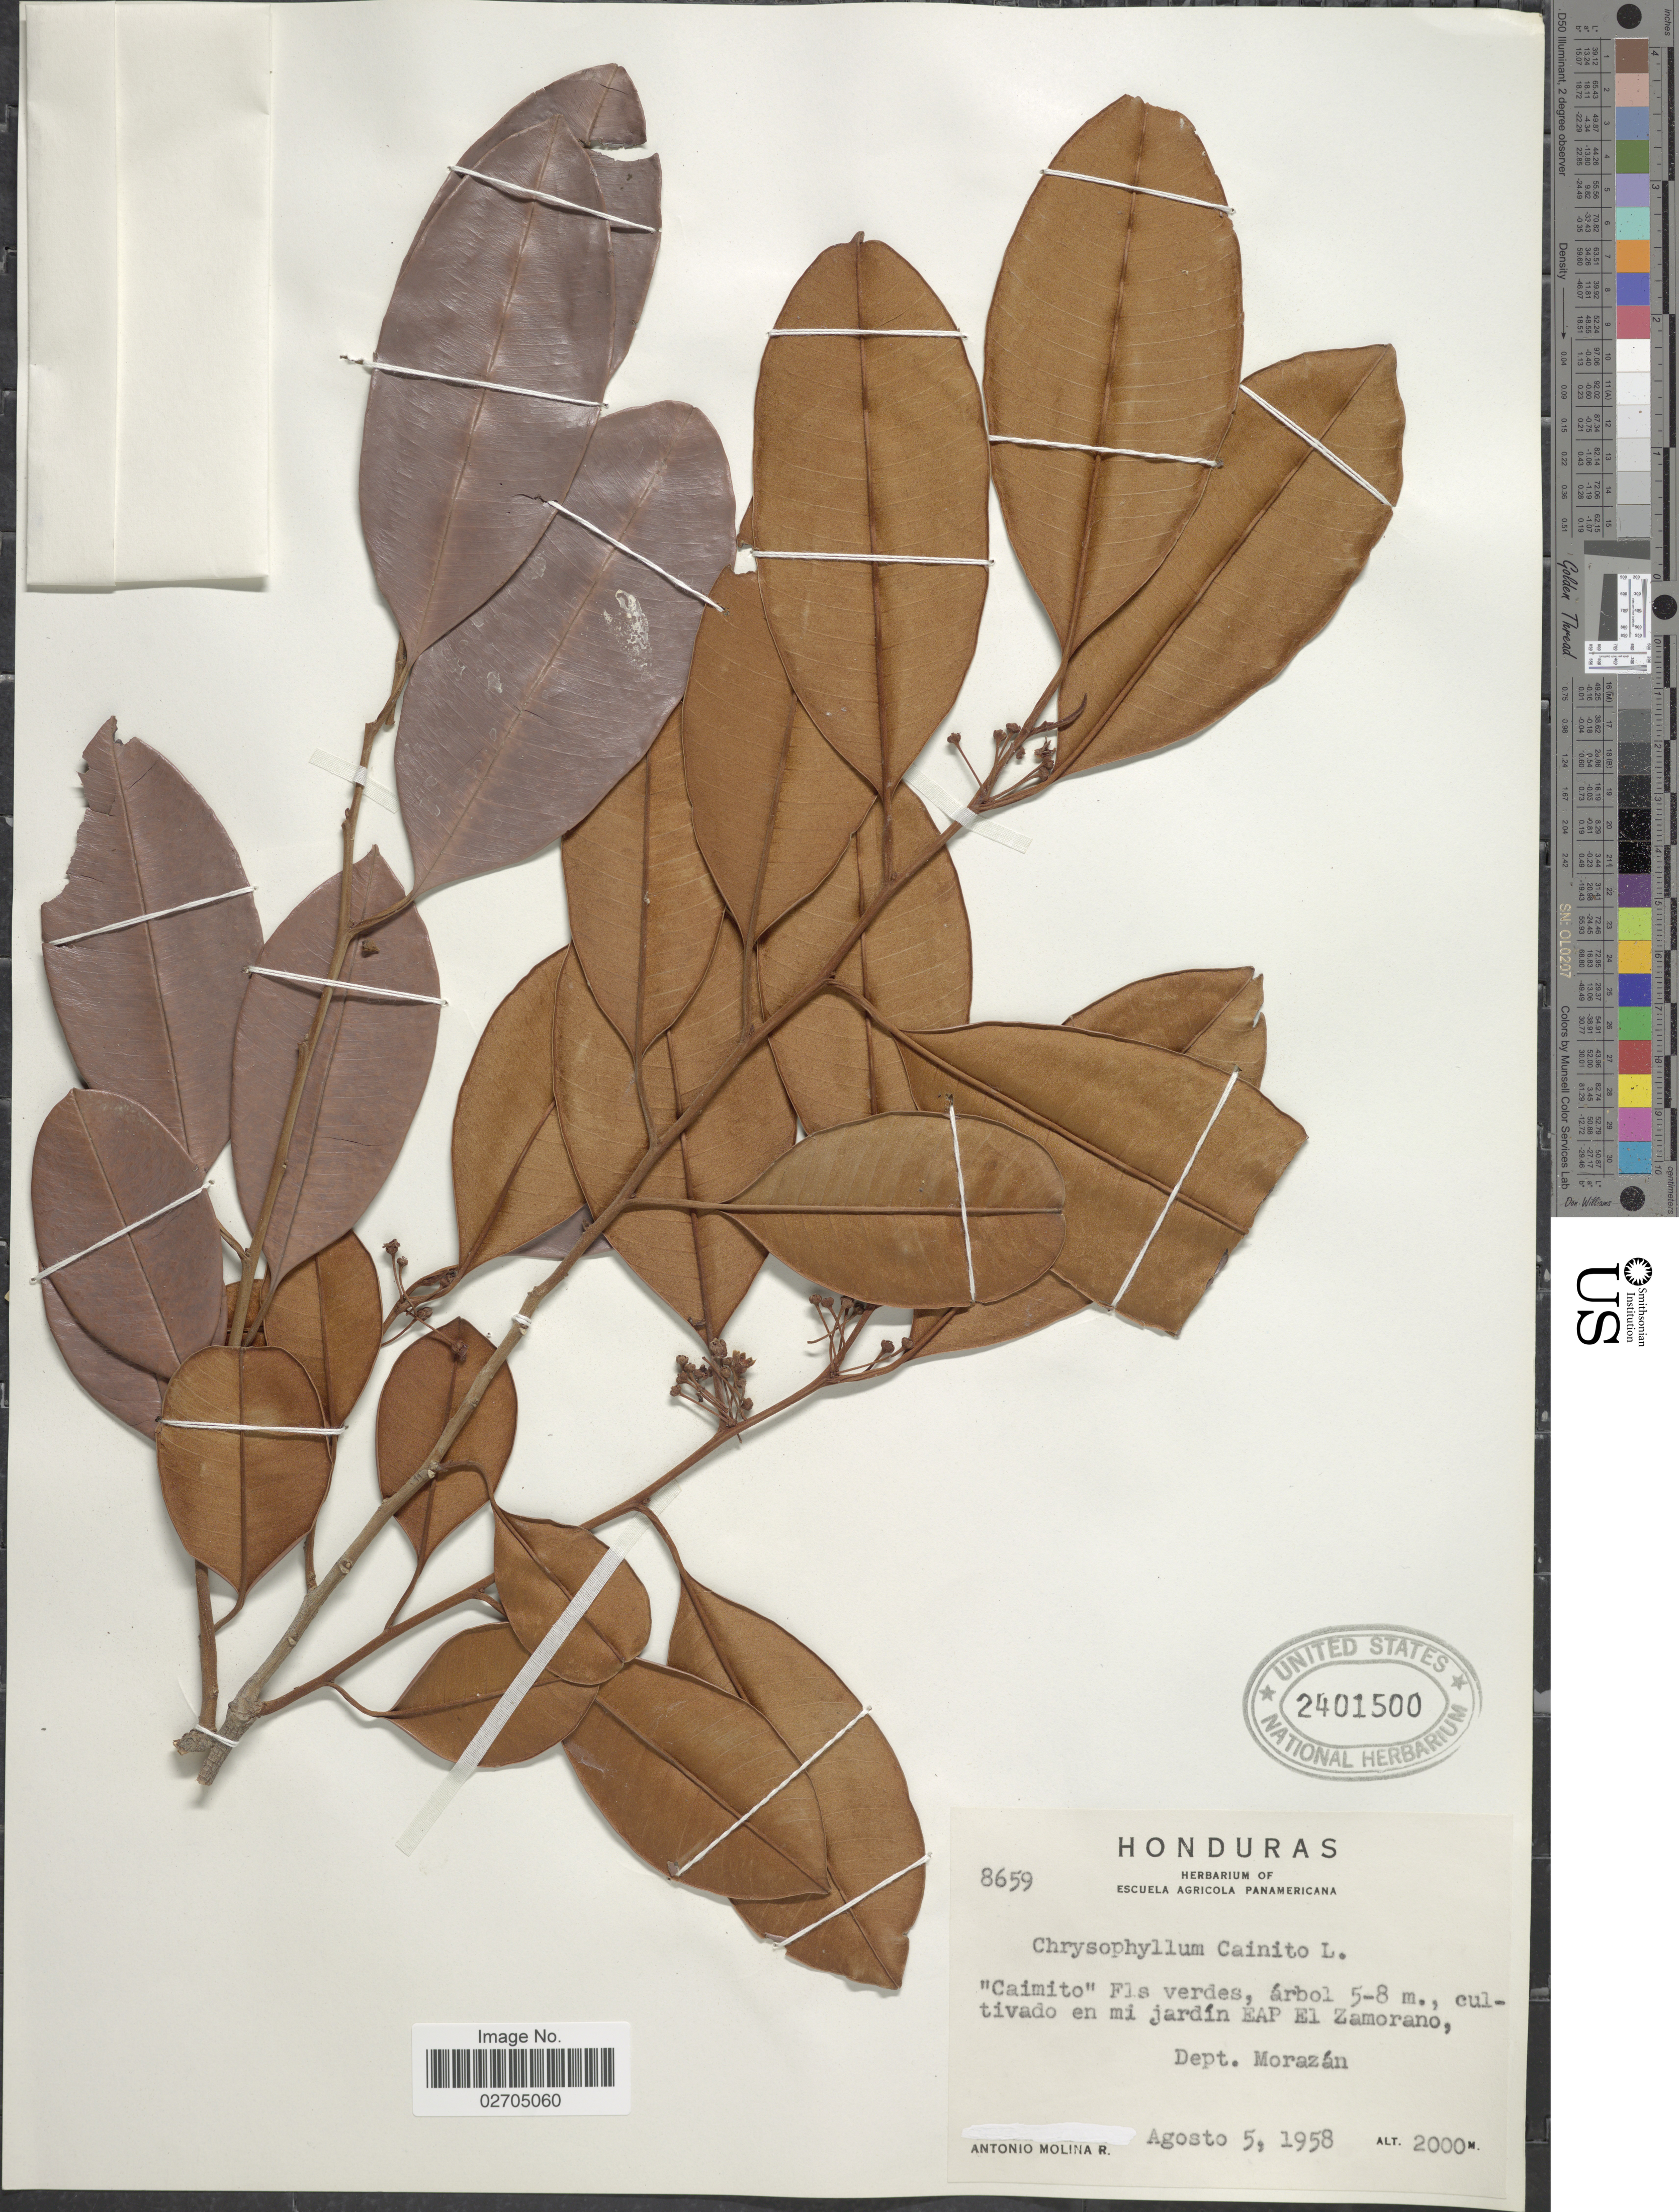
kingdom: Plantae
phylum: Tracheophyta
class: Magnoliopsida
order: Ericales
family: Sapotaceae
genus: Chrysophyllum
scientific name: Chrysophyllum cainito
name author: L.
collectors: A. Molina R.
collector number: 8659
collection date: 1958-08-05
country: Honduras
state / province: Fco. Morazán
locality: Cultivado en mi jardin EAP El Zamorano, Dept. Morazan.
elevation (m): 2000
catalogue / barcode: US 2401500